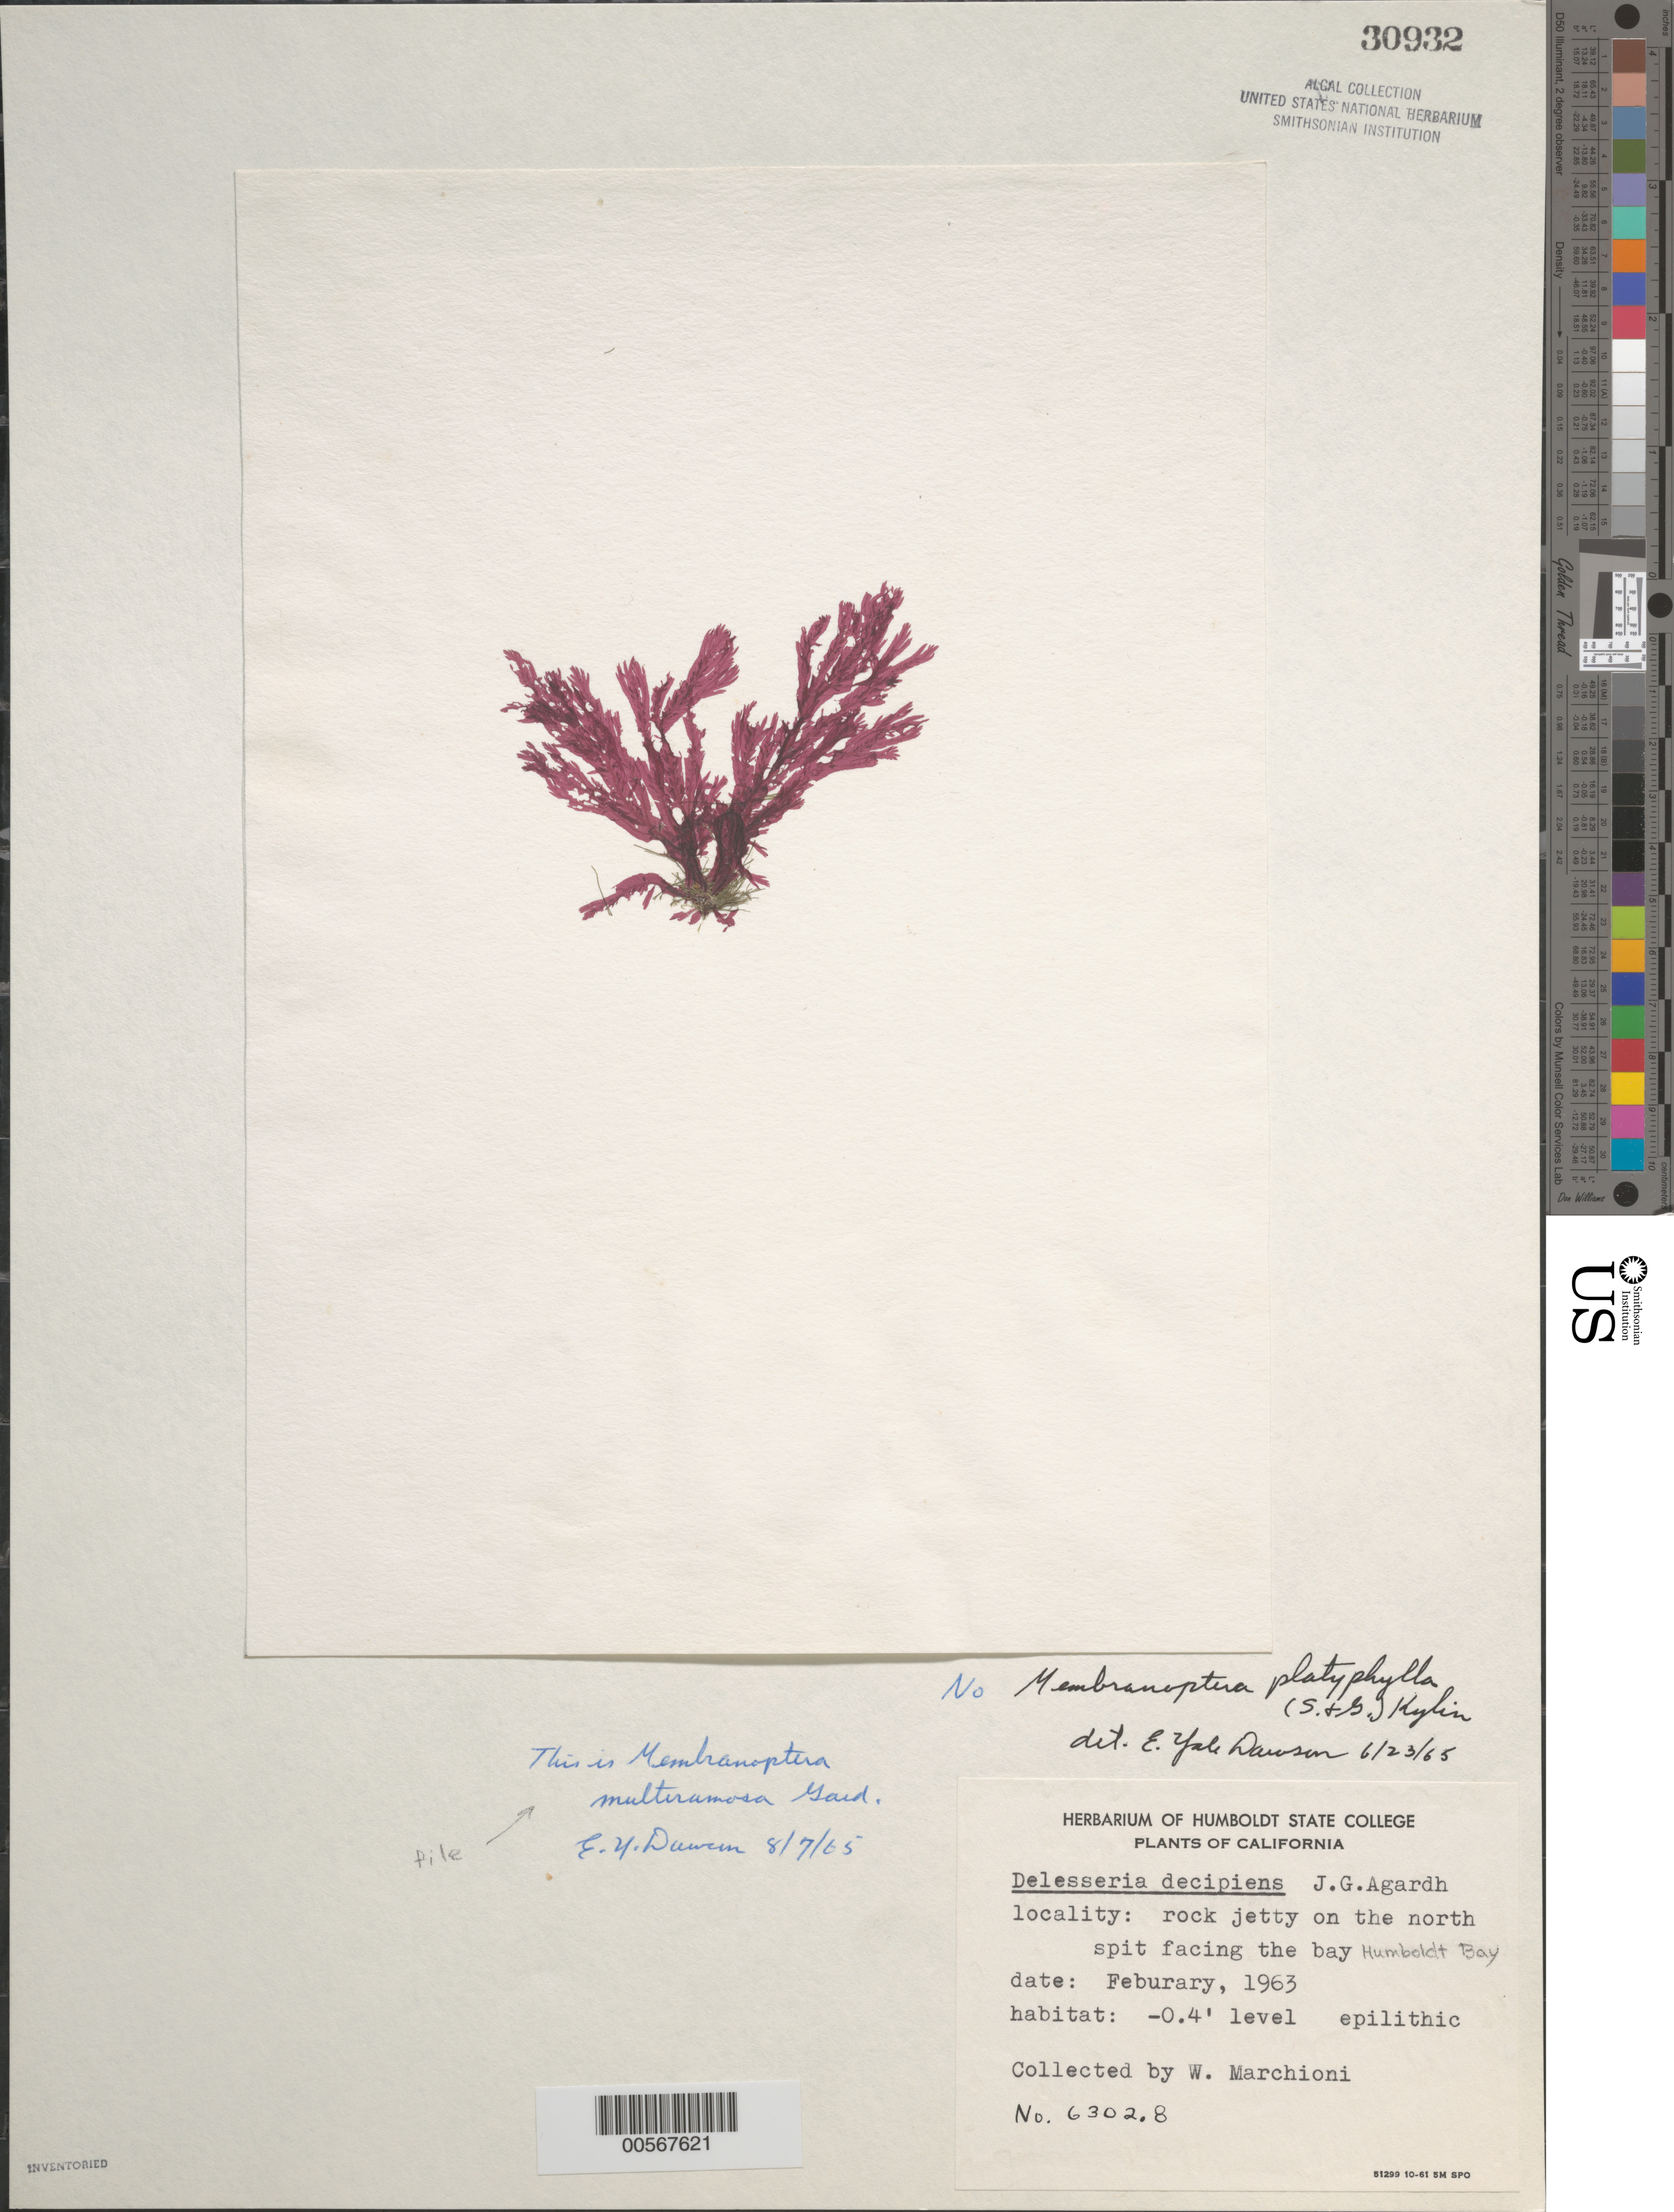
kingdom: Plantae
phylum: Rhodophyta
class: Florideophyceae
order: Ceramiales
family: Delesseriaceae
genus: Membranoptera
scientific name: Membranoptera platyphylla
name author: (Setch. & N.L. Gardner) Kylin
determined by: Algae name updating Project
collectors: W. Marchioni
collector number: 6302.8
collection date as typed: Feb 1963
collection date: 1963-02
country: United States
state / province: California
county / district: Humboldt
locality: Humboldt Bay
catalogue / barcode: US 30932